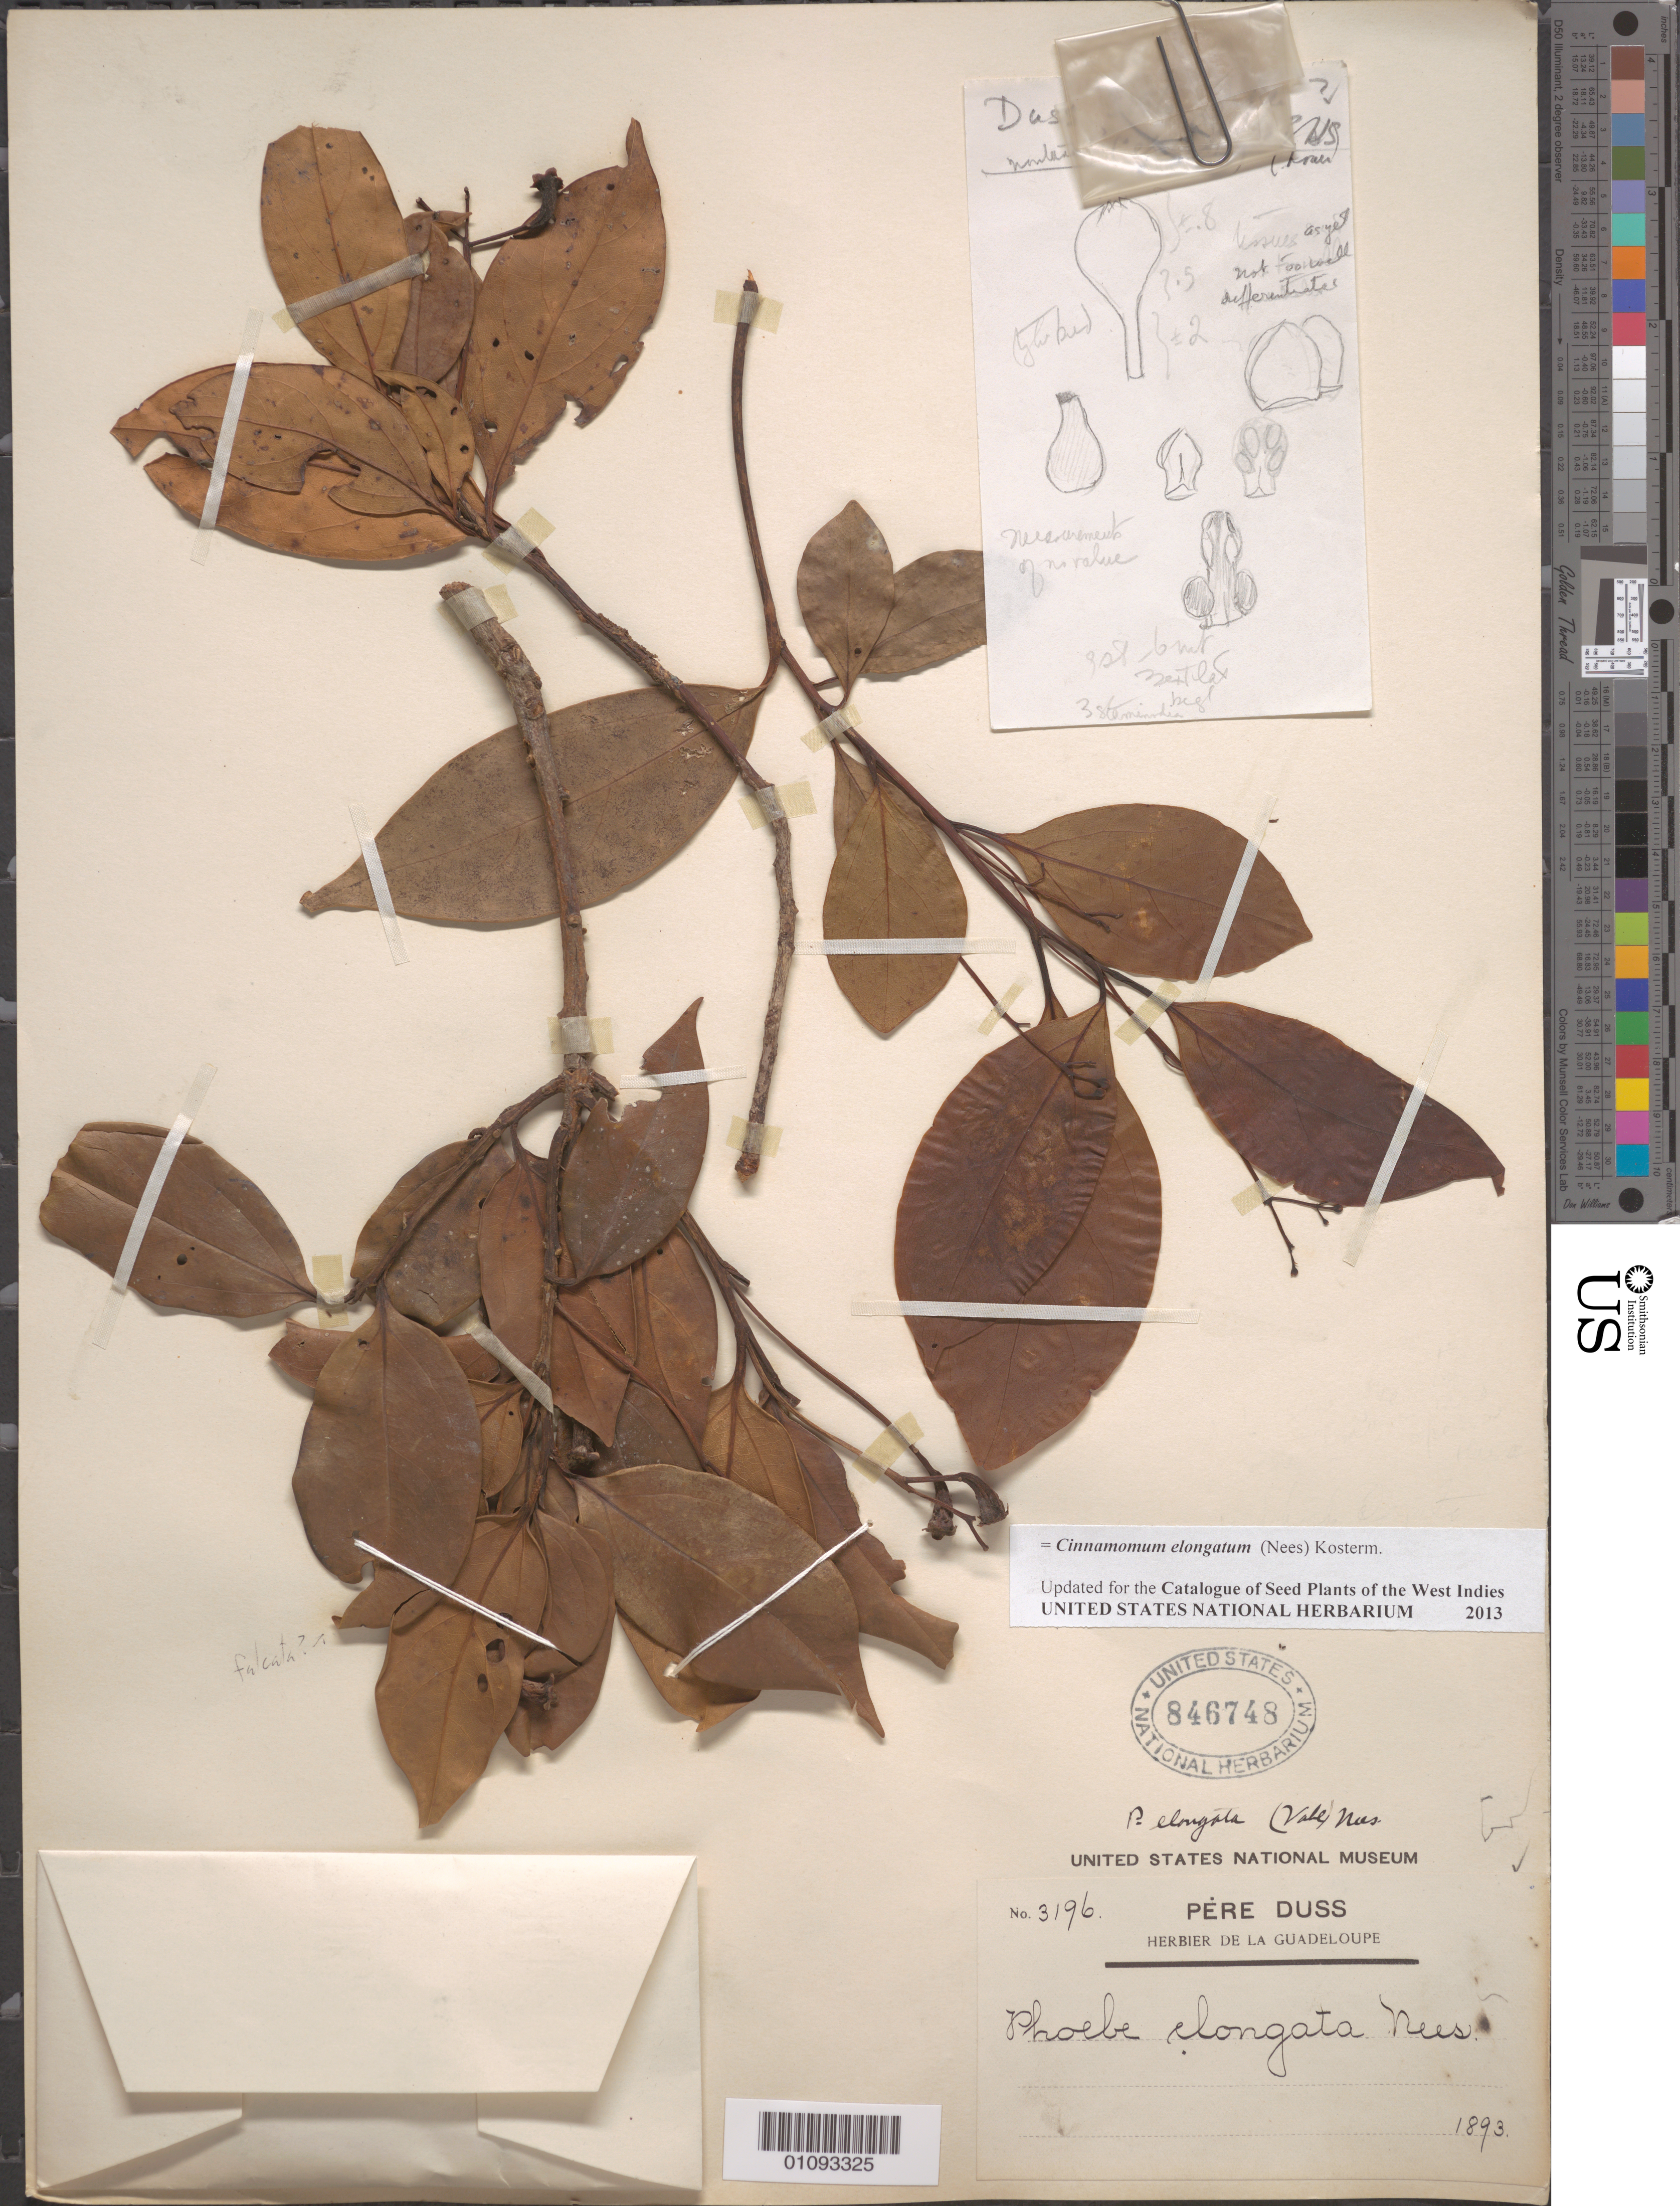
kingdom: Plantae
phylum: Tracheophyta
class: Magnoliopsida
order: Laurales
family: Lauraceae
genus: Cinnamomum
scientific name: Cinnamomum elongatum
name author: (Nees) Kosterm.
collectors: Père Duss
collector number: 3196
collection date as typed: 1893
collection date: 1893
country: Guadeloupe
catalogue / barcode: US 846748